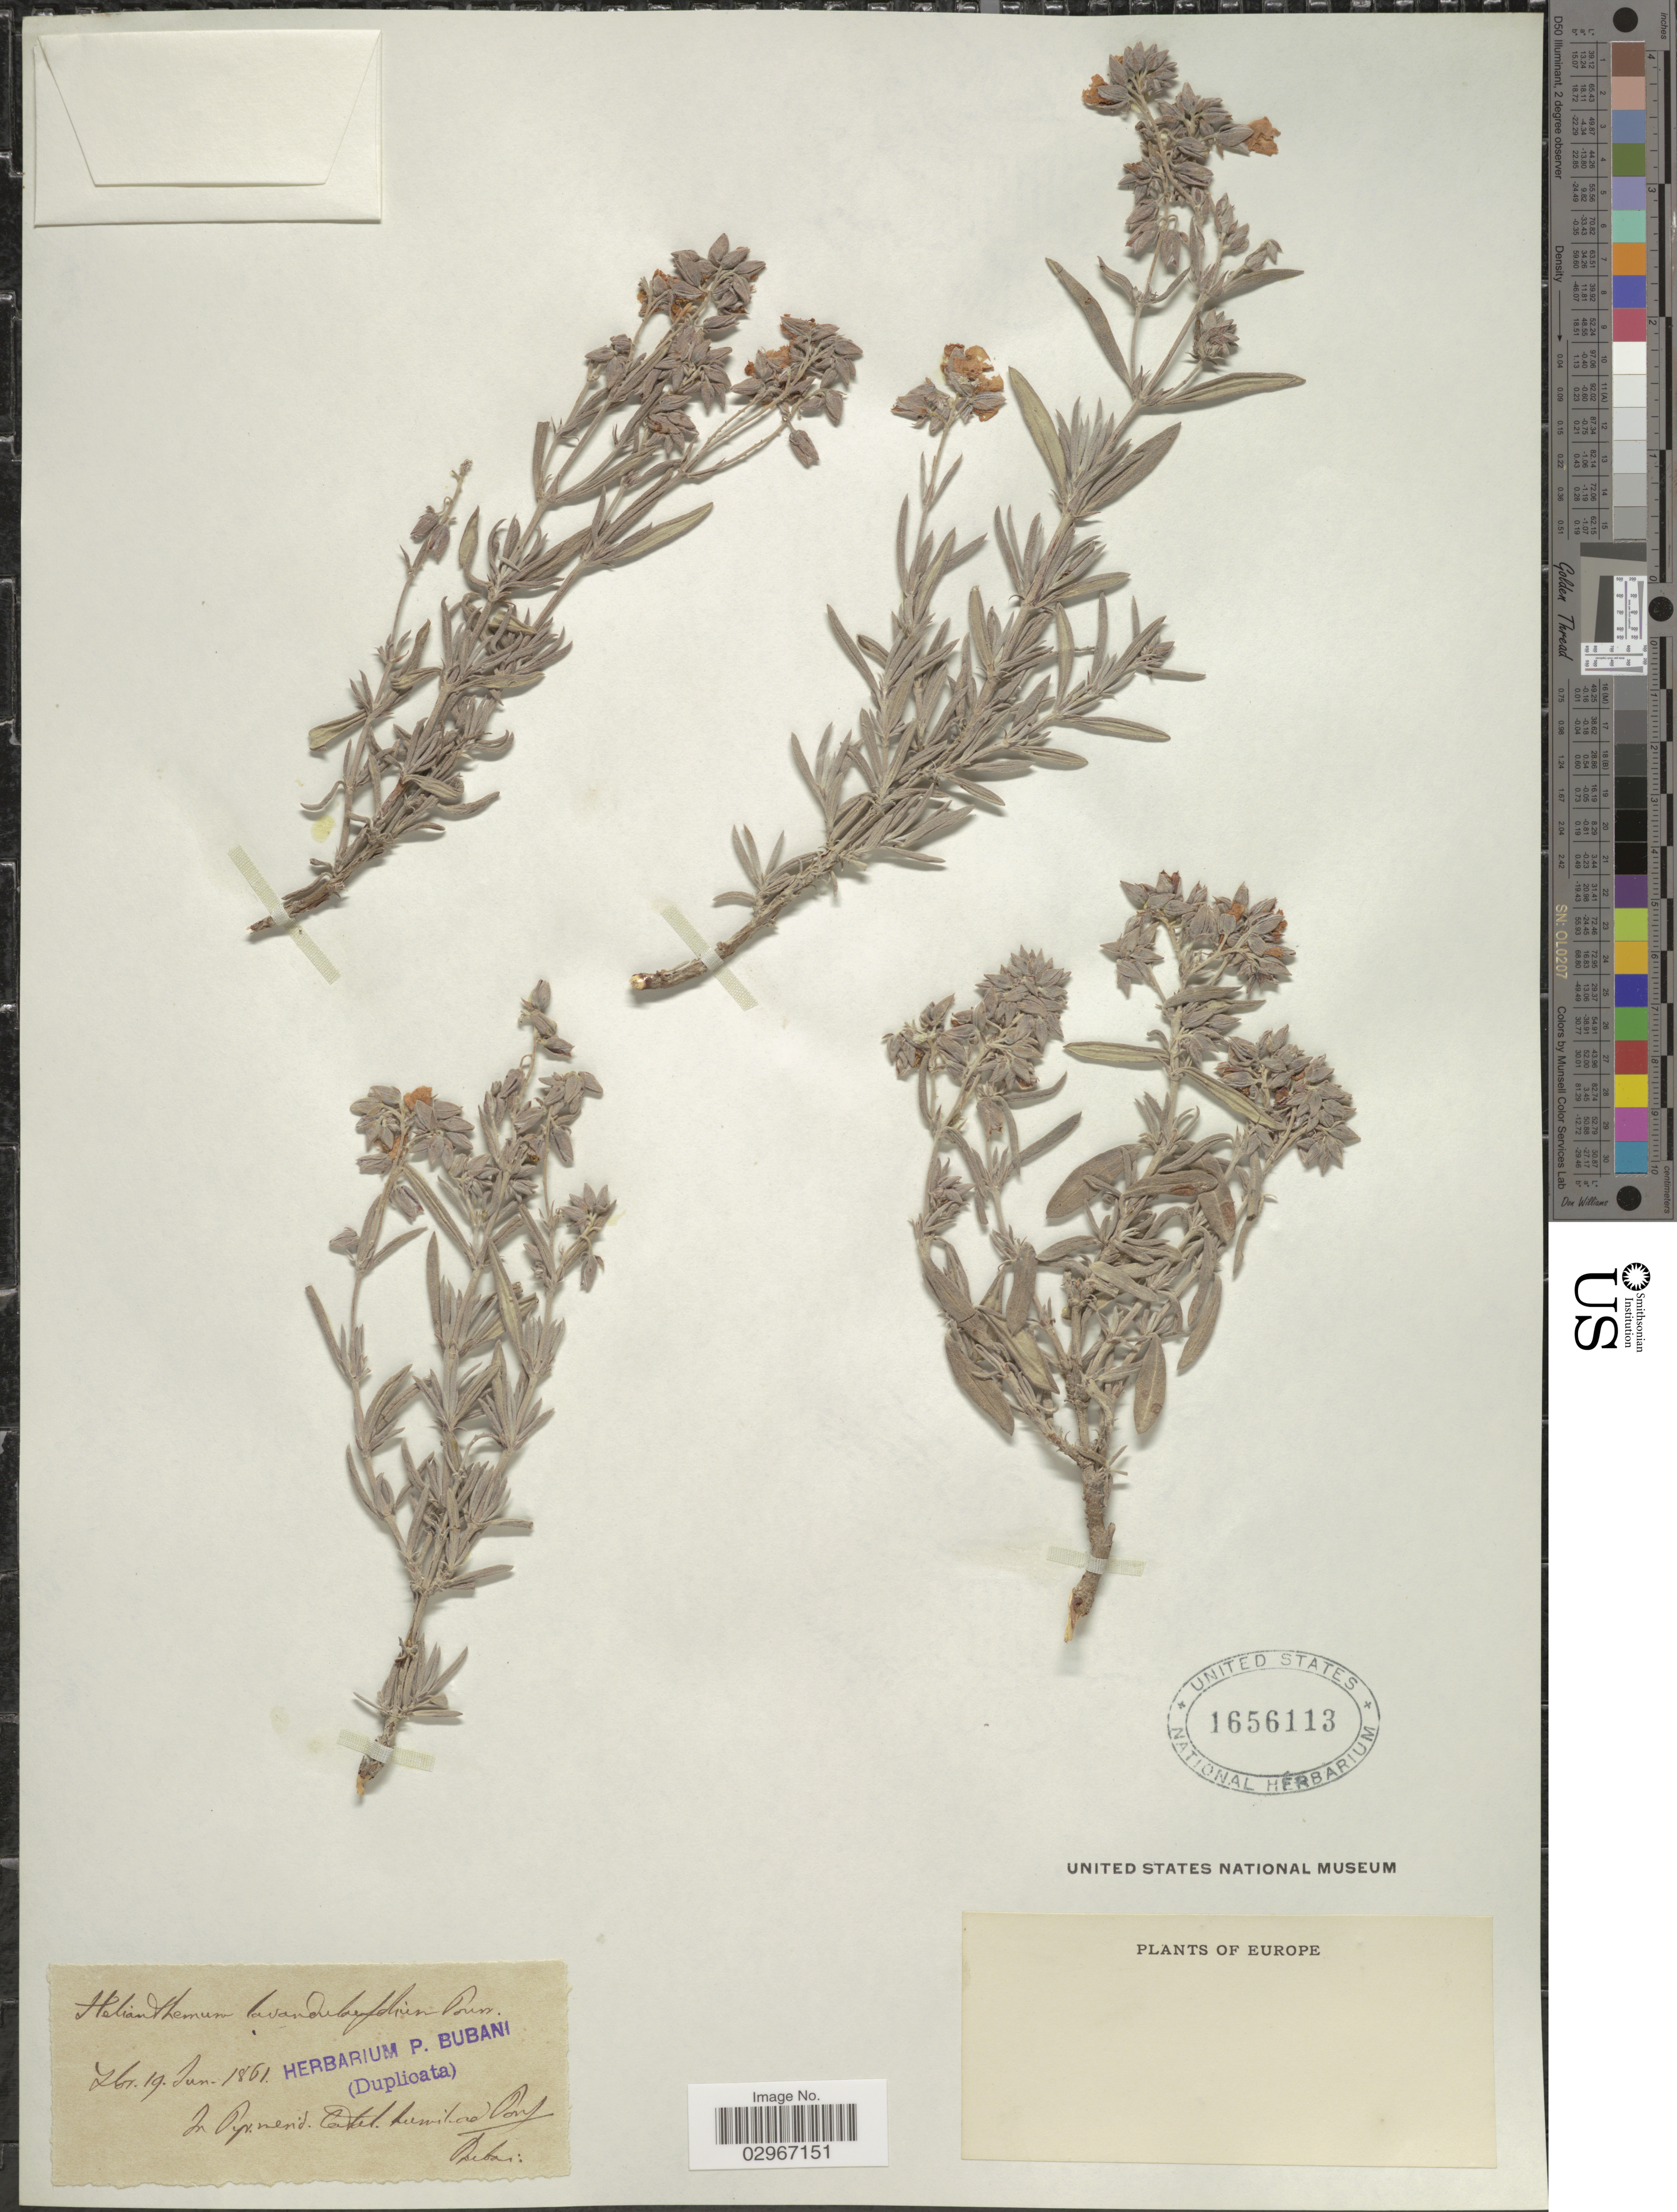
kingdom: Plantae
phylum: Tracheophyta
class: Magnoliopsida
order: Malvales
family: Cistaceae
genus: Helianthemum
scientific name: Helianthemum lavandulifolium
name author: Mill.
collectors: Bubani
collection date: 1861-06-19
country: Spain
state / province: Catalunya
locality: Europe. In Pyr. merid. Catal. humid. ad. Pont.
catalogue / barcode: US 1656113